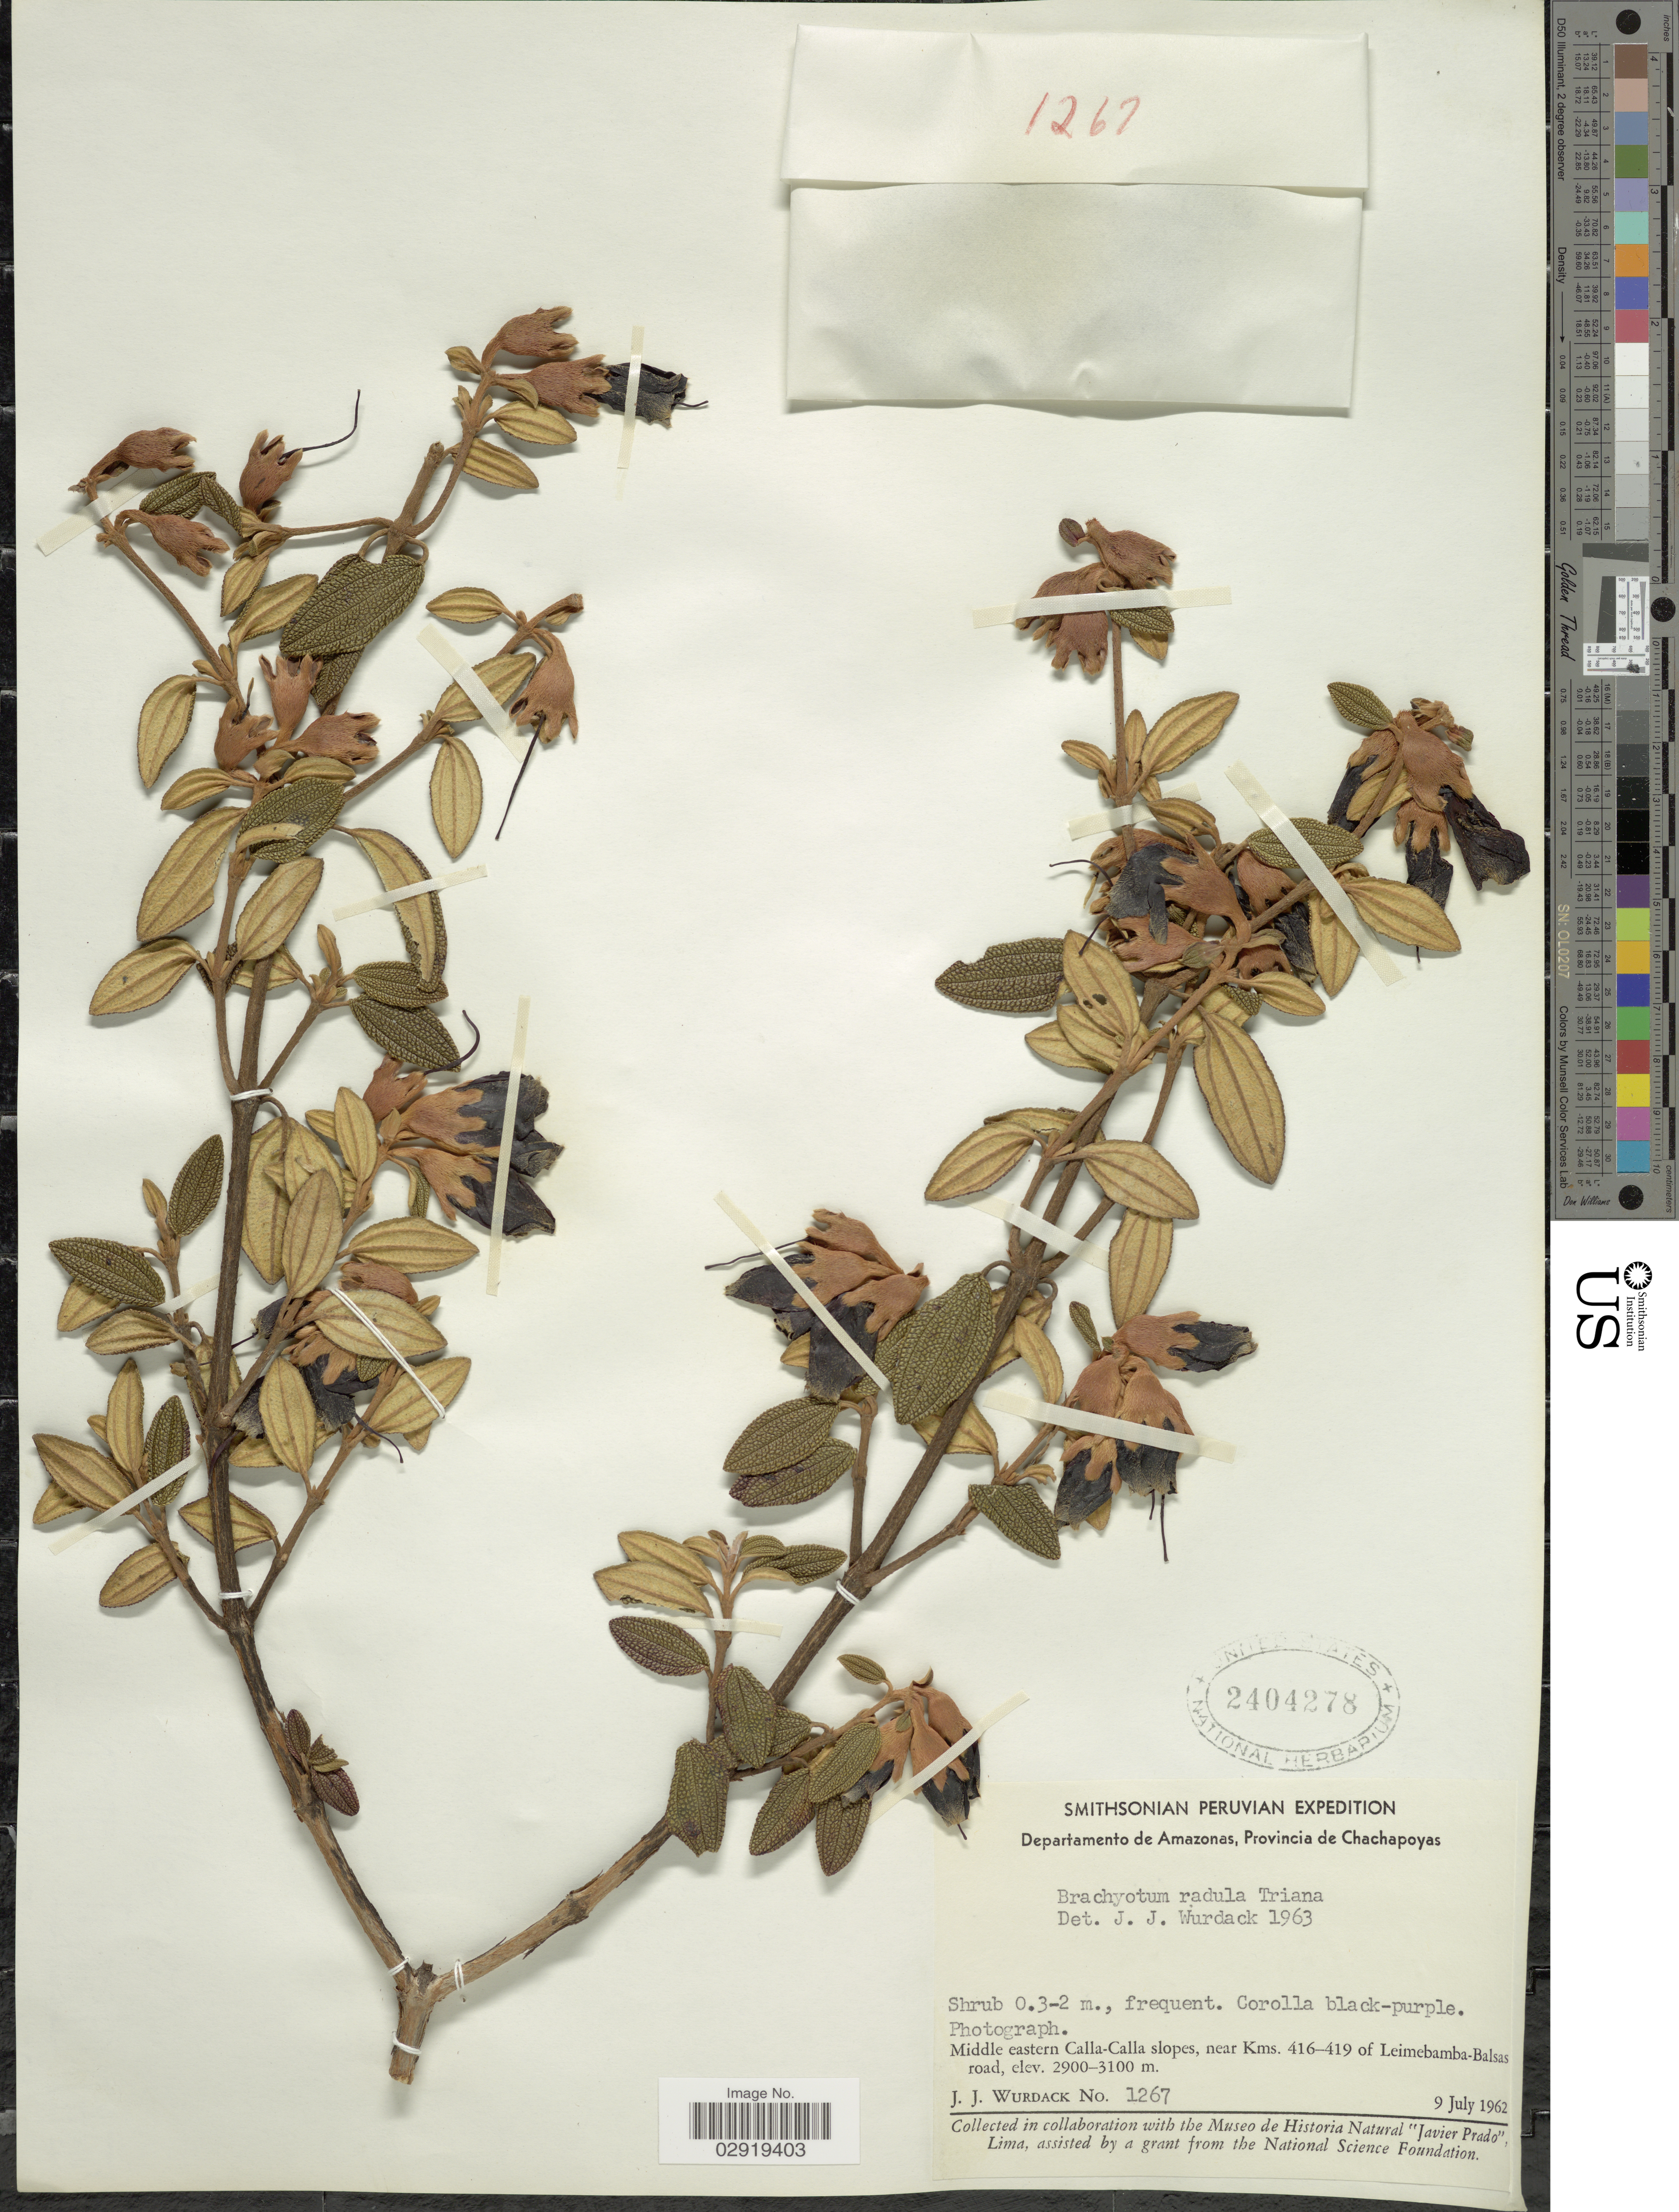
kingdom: Plantae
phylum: Tracheophyta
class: Magnoliopsida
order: Myrtales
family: Melastomataceae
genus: Brachyotum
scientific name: Brachyotum radula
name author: Triana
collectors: J. J. Wurdack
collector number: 1267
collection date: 1962-07-09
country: Peru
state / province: Amazonas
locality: Departamento de Amazonas, Provincia de Chachapoyas. Middle eastern Calla-Calla slopes, near Kms. 416-419 of Leimebamba-Balsas road.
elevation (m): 2900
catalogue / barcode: US 2404278